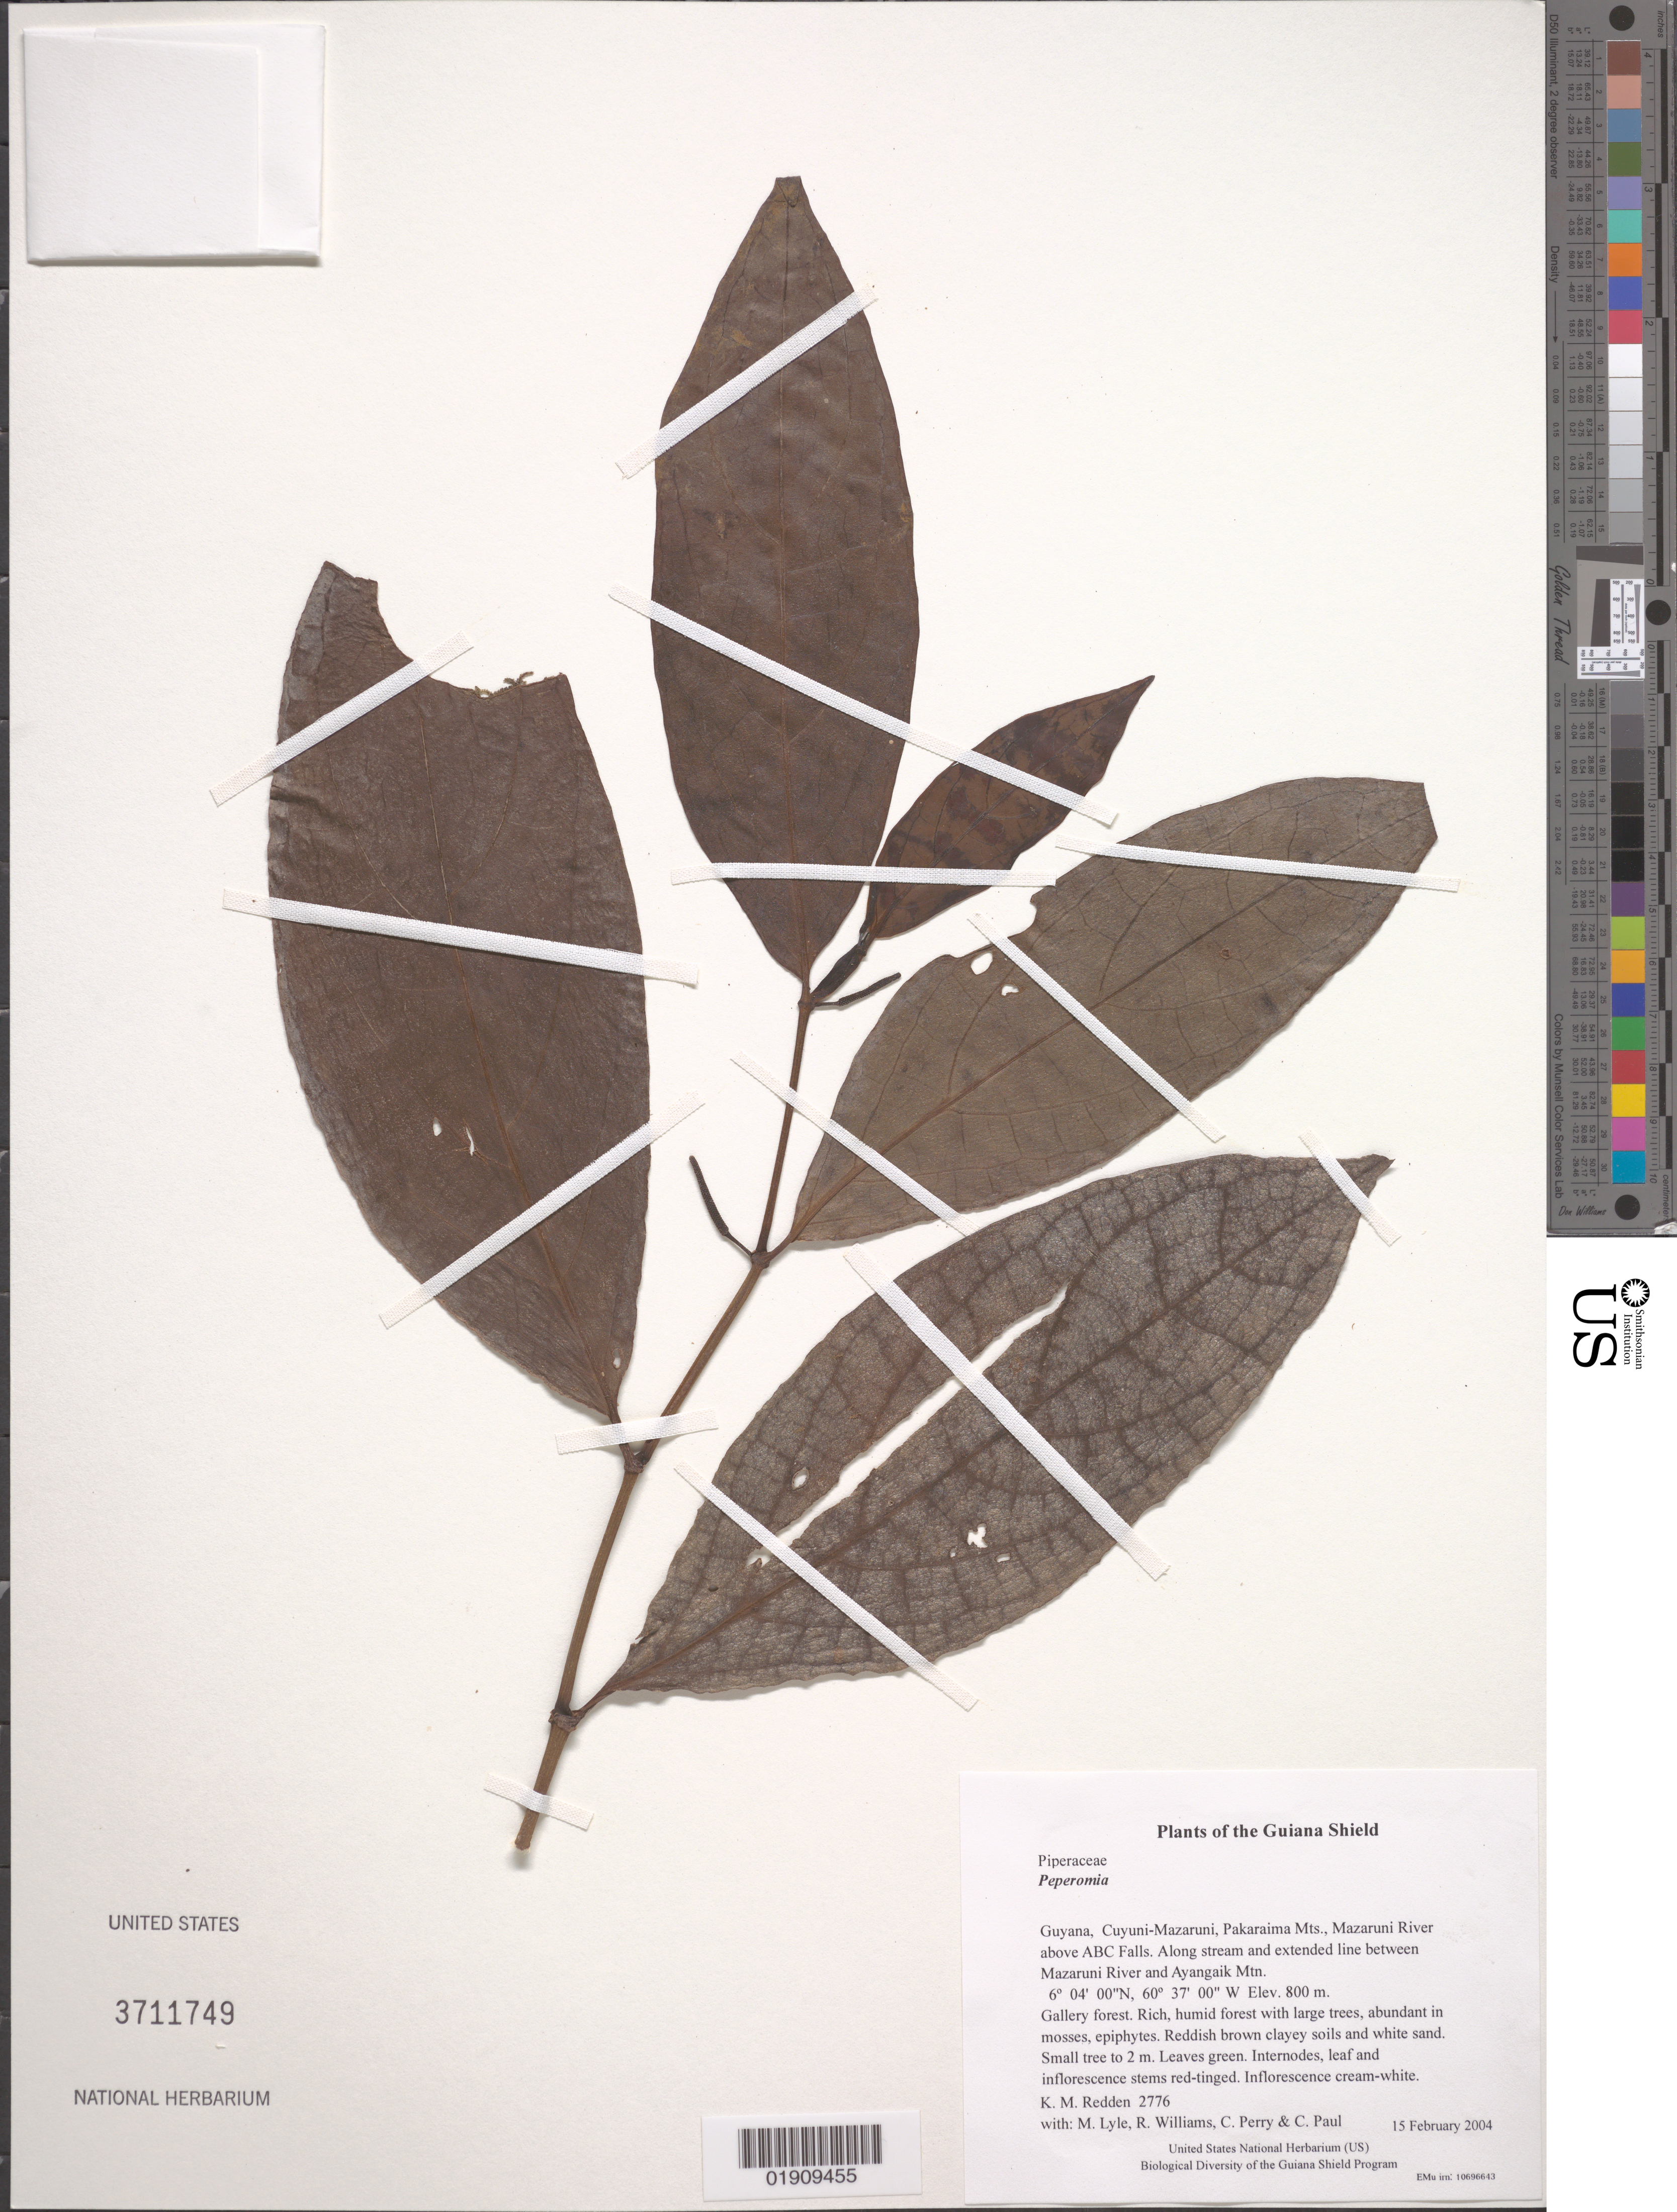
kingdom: Plantae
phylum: Tracheophyta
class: Magnoliopsida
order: Piperales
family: Piperaceae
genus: Piper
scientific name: Piper sp.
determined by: Jiménez, José Estaban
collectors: K. M. Redden, M. Lyle, R. Williams, C. Perry & C. Paul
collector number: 2776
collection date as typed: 15 February 2004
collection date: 2004-02-15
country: Guyana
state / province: Cuyuni-Mazaruni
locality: Pakaraima Mts., Mazaruni River above ABC Falls. Along stream and extended line between Mazaruni River and Ayangaik Mtn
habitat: Gallery forest. Rich, humid forest with large trees, abundant in mosses, epiphytes. Reddish brown clayey soils and white sand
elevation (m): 800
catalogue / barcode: US 3711749